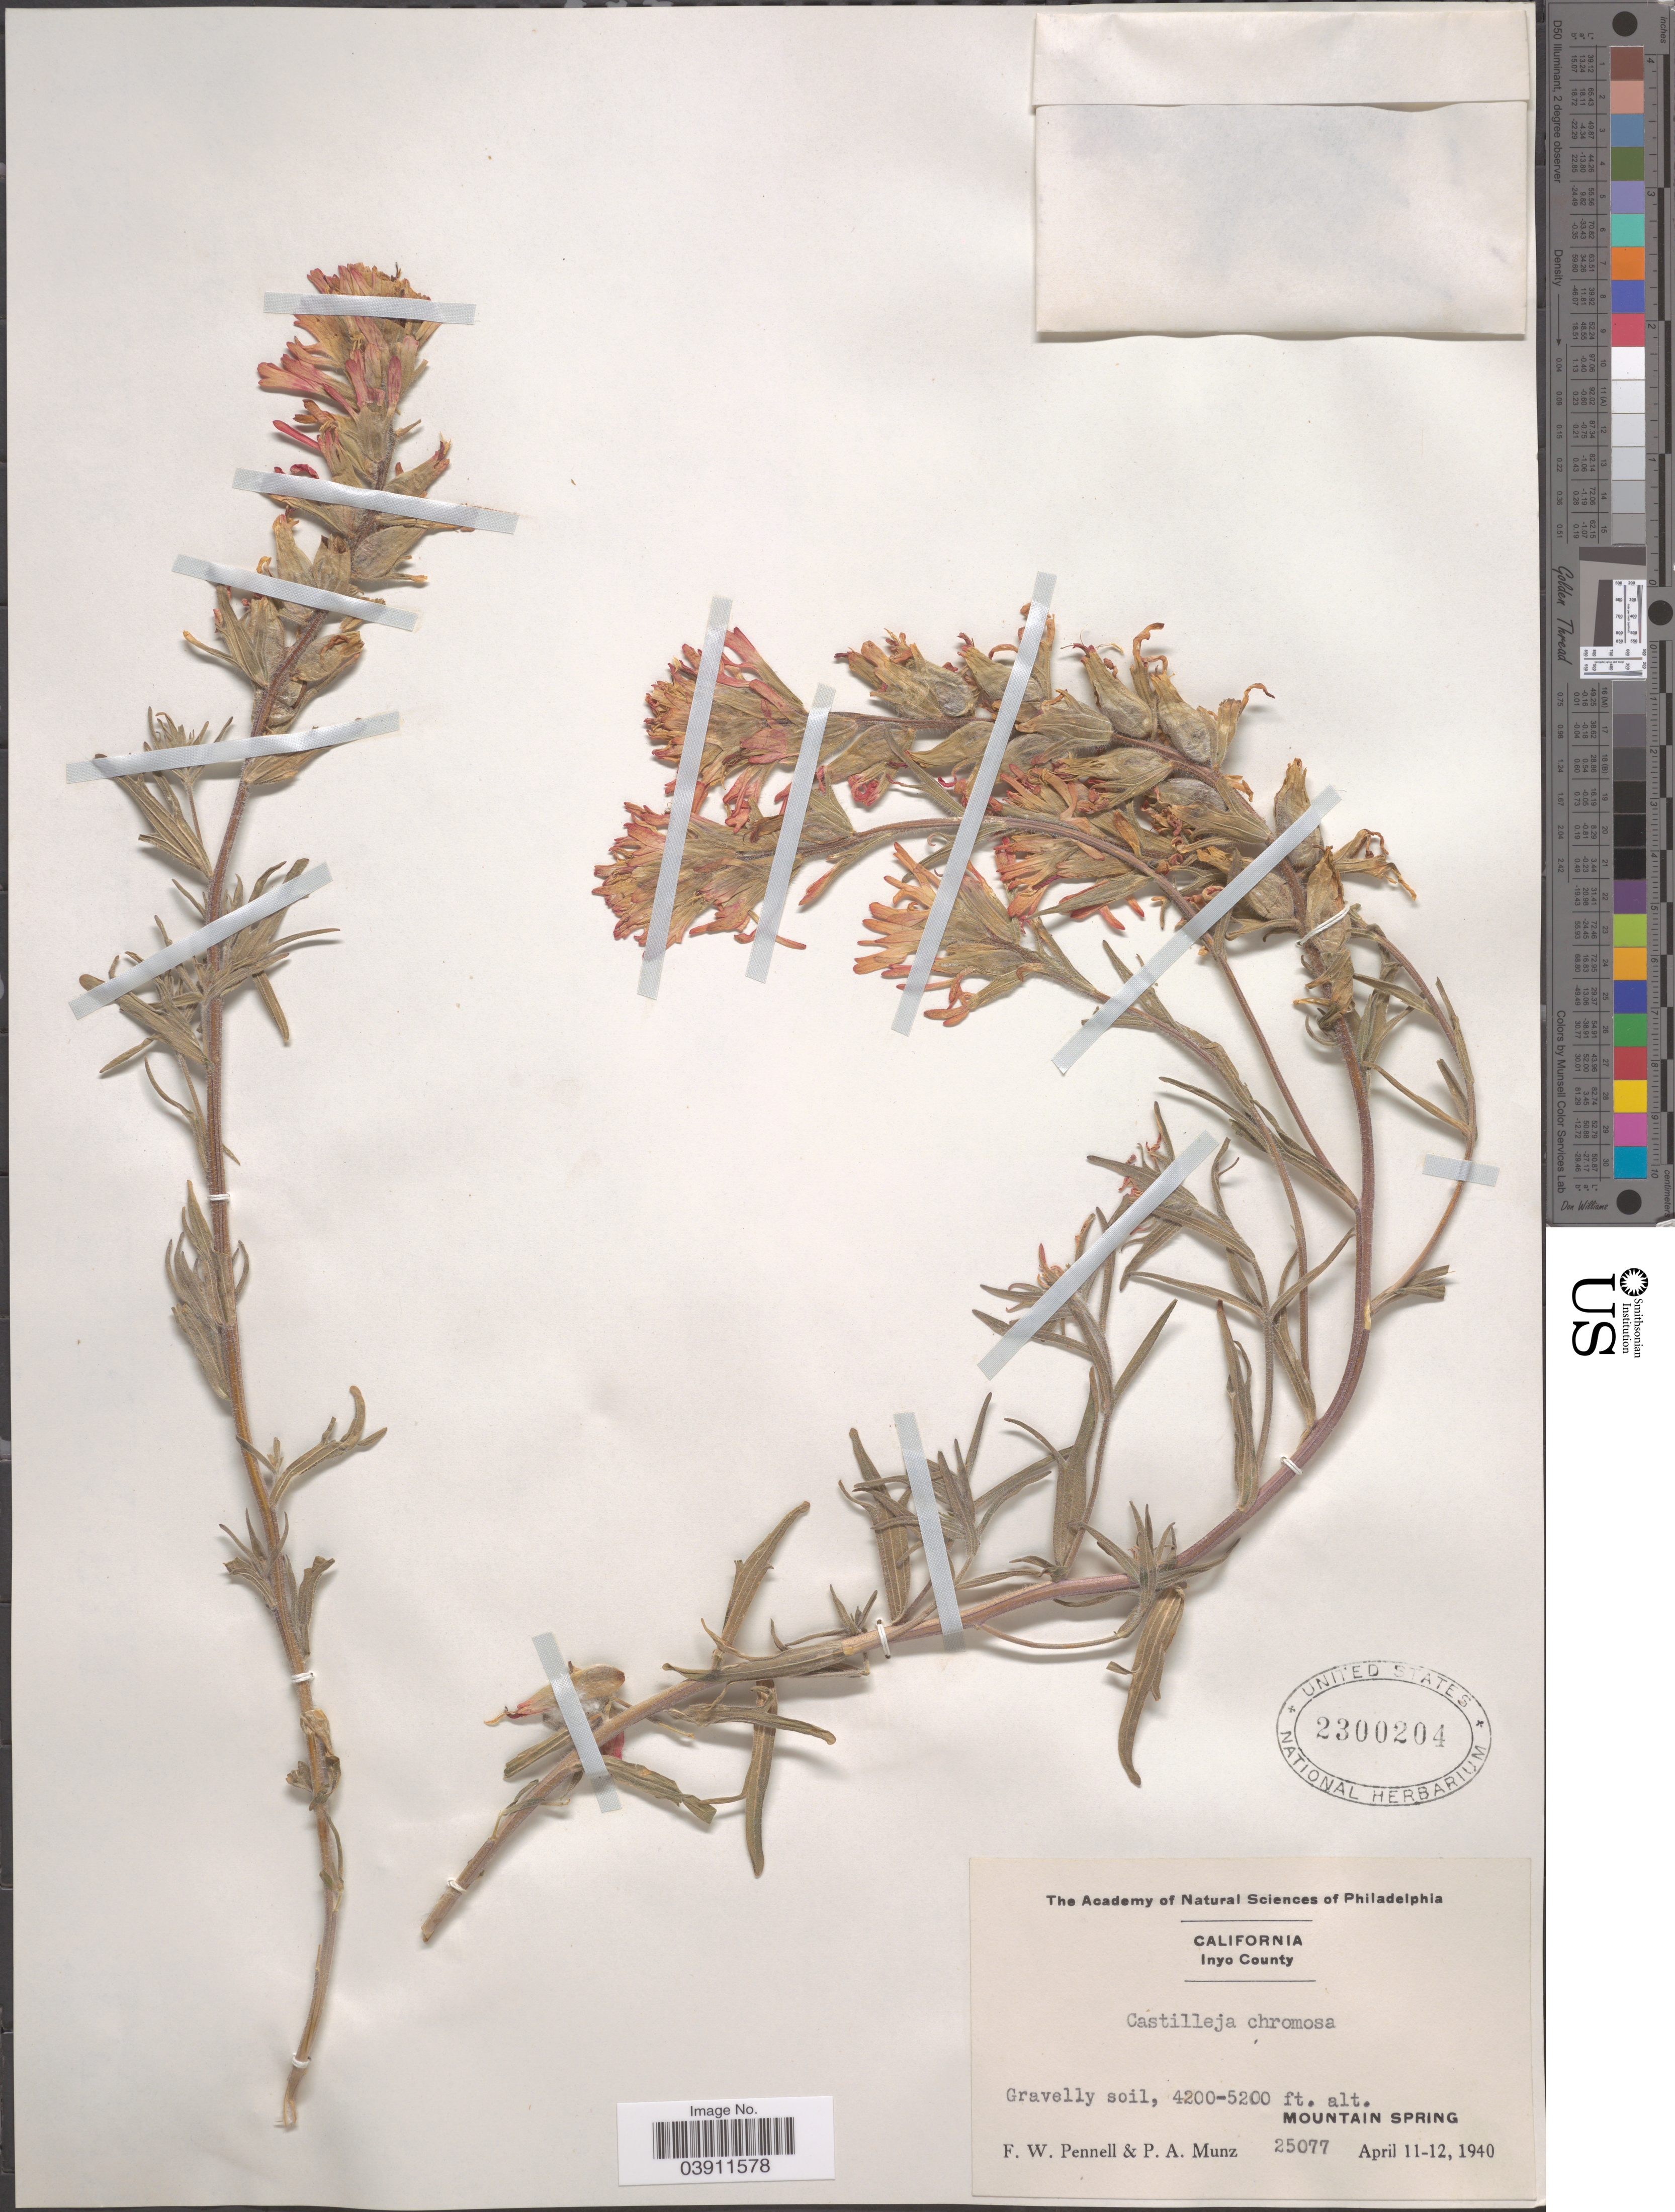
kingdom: Plantae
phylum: Tracheophyta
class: Magnoliopsida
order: Lamiales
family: Orobanchaceae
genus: Castilleja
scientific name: Castilleja chromosa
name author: A. Nelson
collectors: F. W. Pennell & P. A. Munz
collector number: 25077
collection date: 1940-04-11/1940-04-12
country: United States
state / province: California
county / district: Inyo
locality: Inyo County. Mountain Spring.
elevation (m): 1280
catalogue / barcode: US 2300204